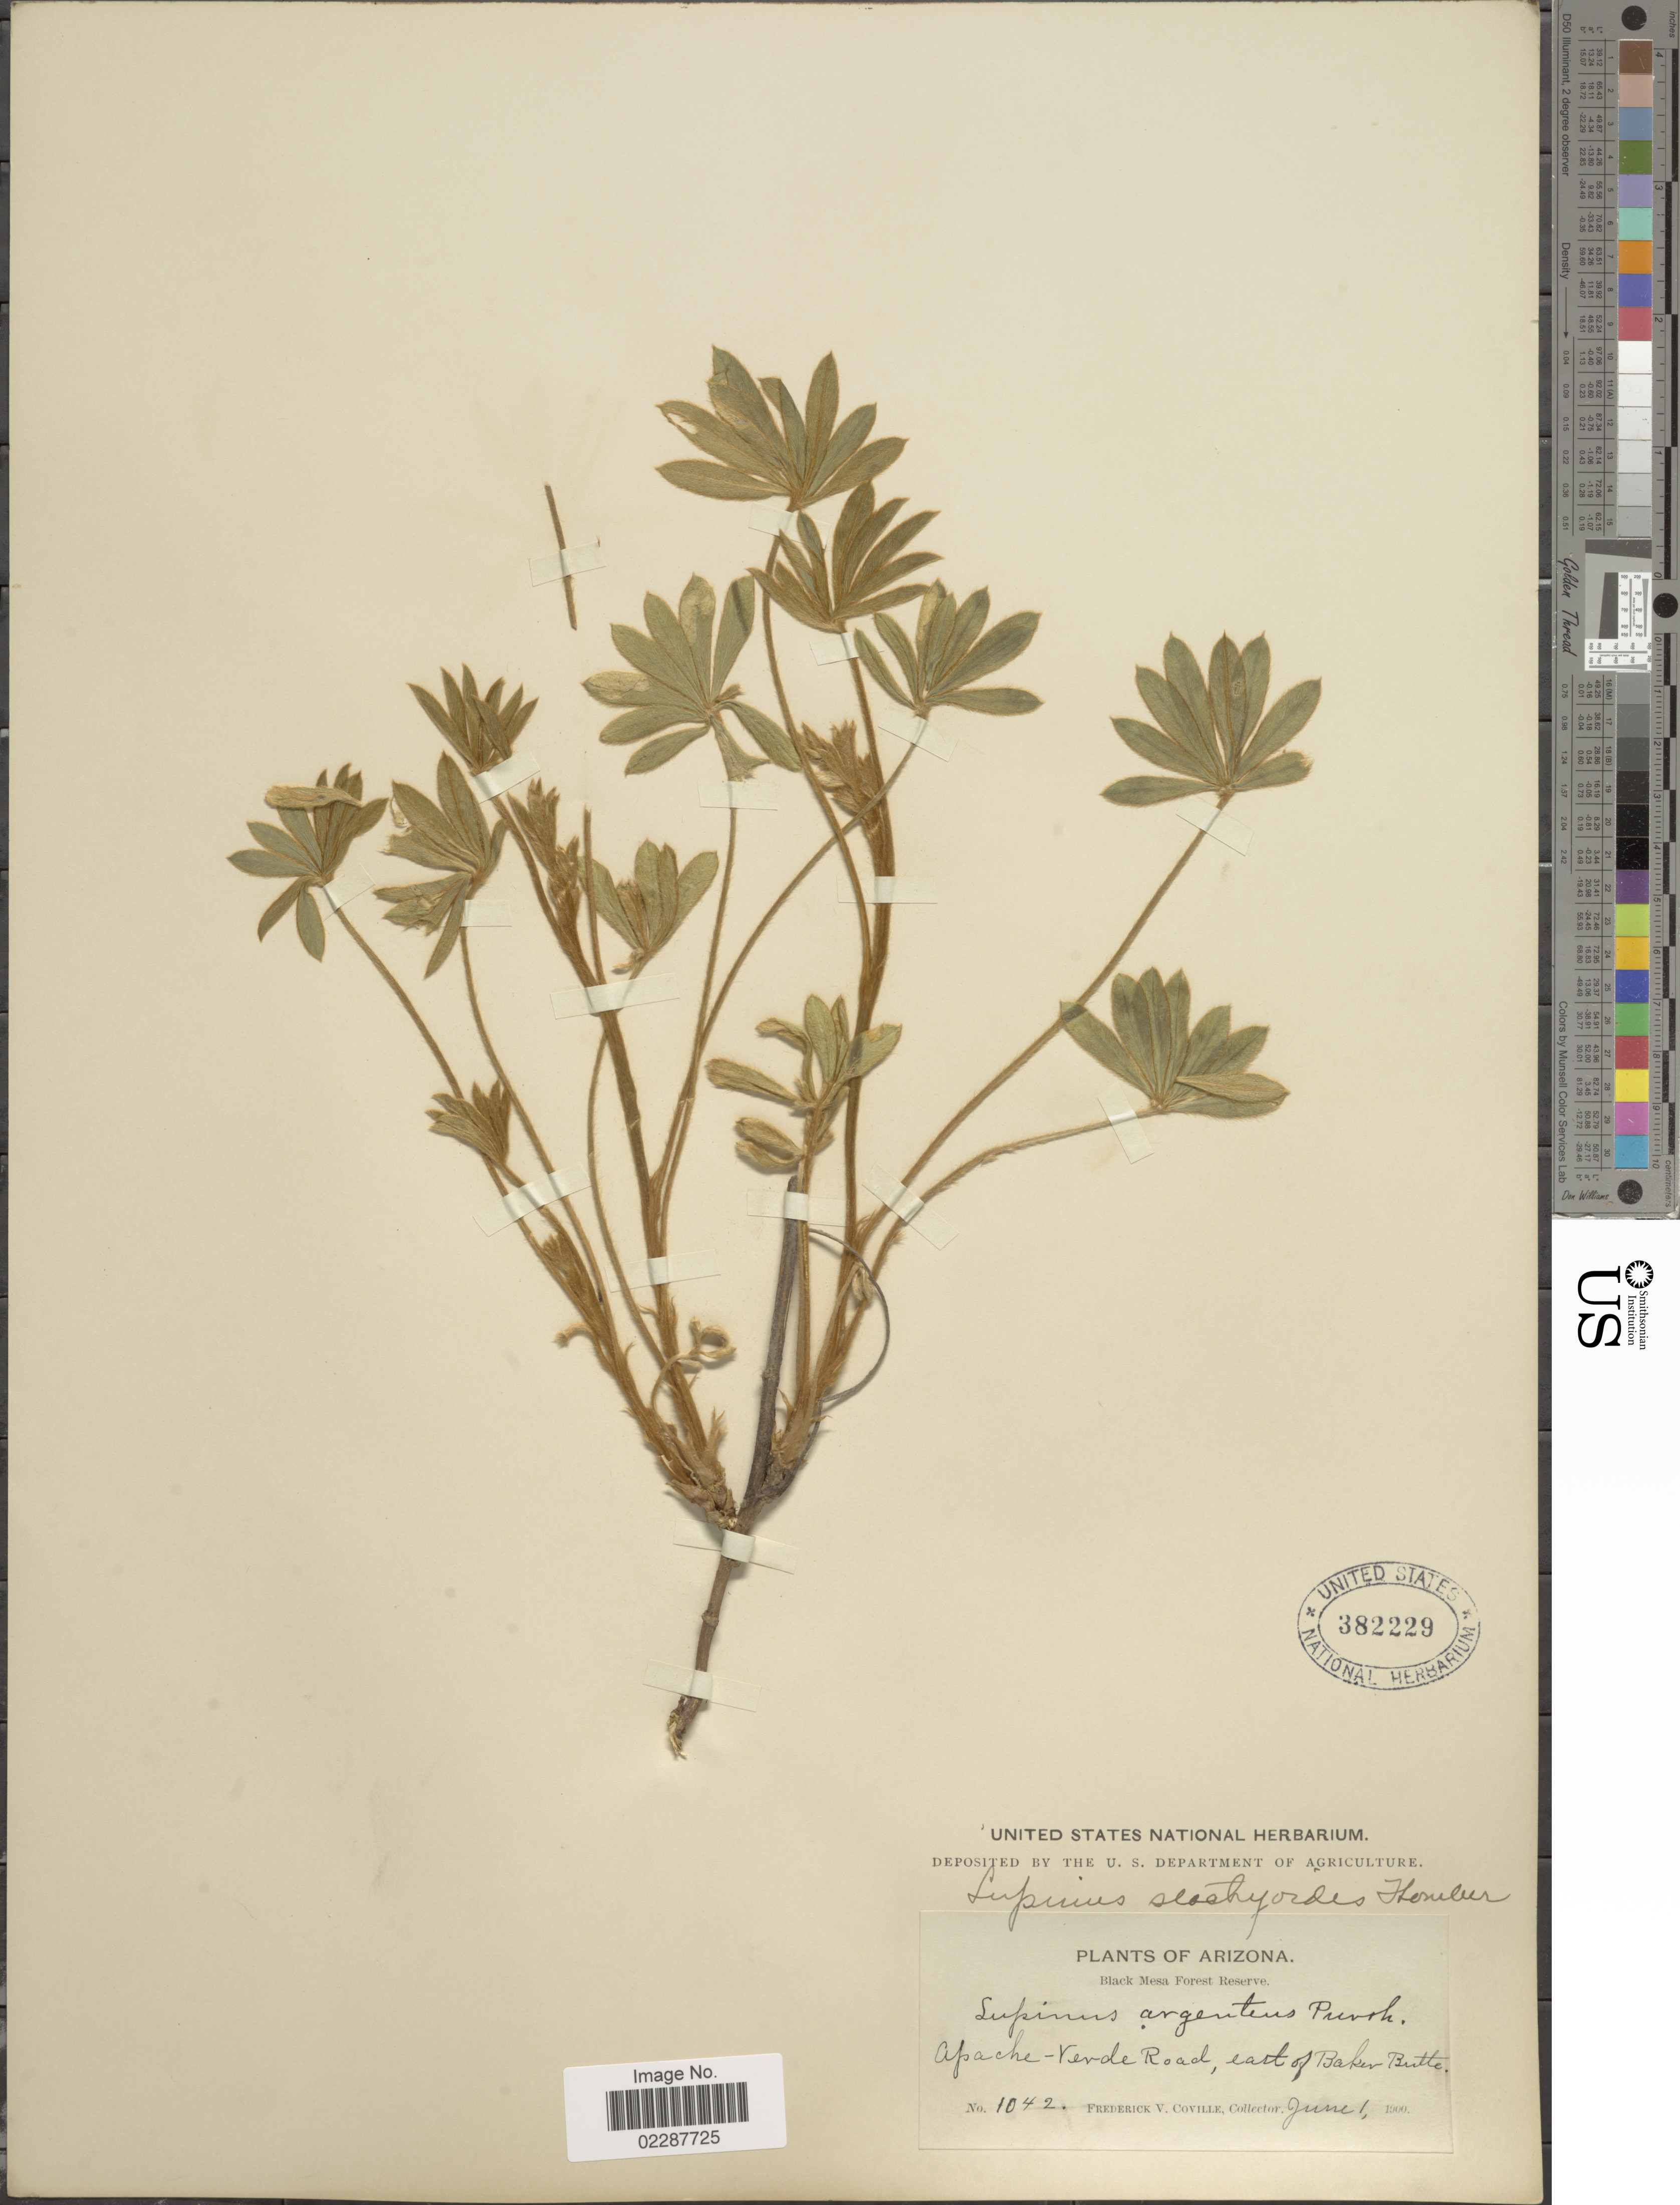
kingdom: Plantae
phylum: Tracheophyta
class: Magnoliopsida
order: Fabales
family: Fabaceae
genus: Lupinus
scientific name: Lupinus stachyoides, ined.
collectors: F. V. Coville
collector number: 1042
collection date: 1900-06-01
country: United States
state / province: Arizona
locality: Black Mesa Forest Reserve, Apache-Verde Road, east of Baker Butte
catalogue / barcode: US 382229